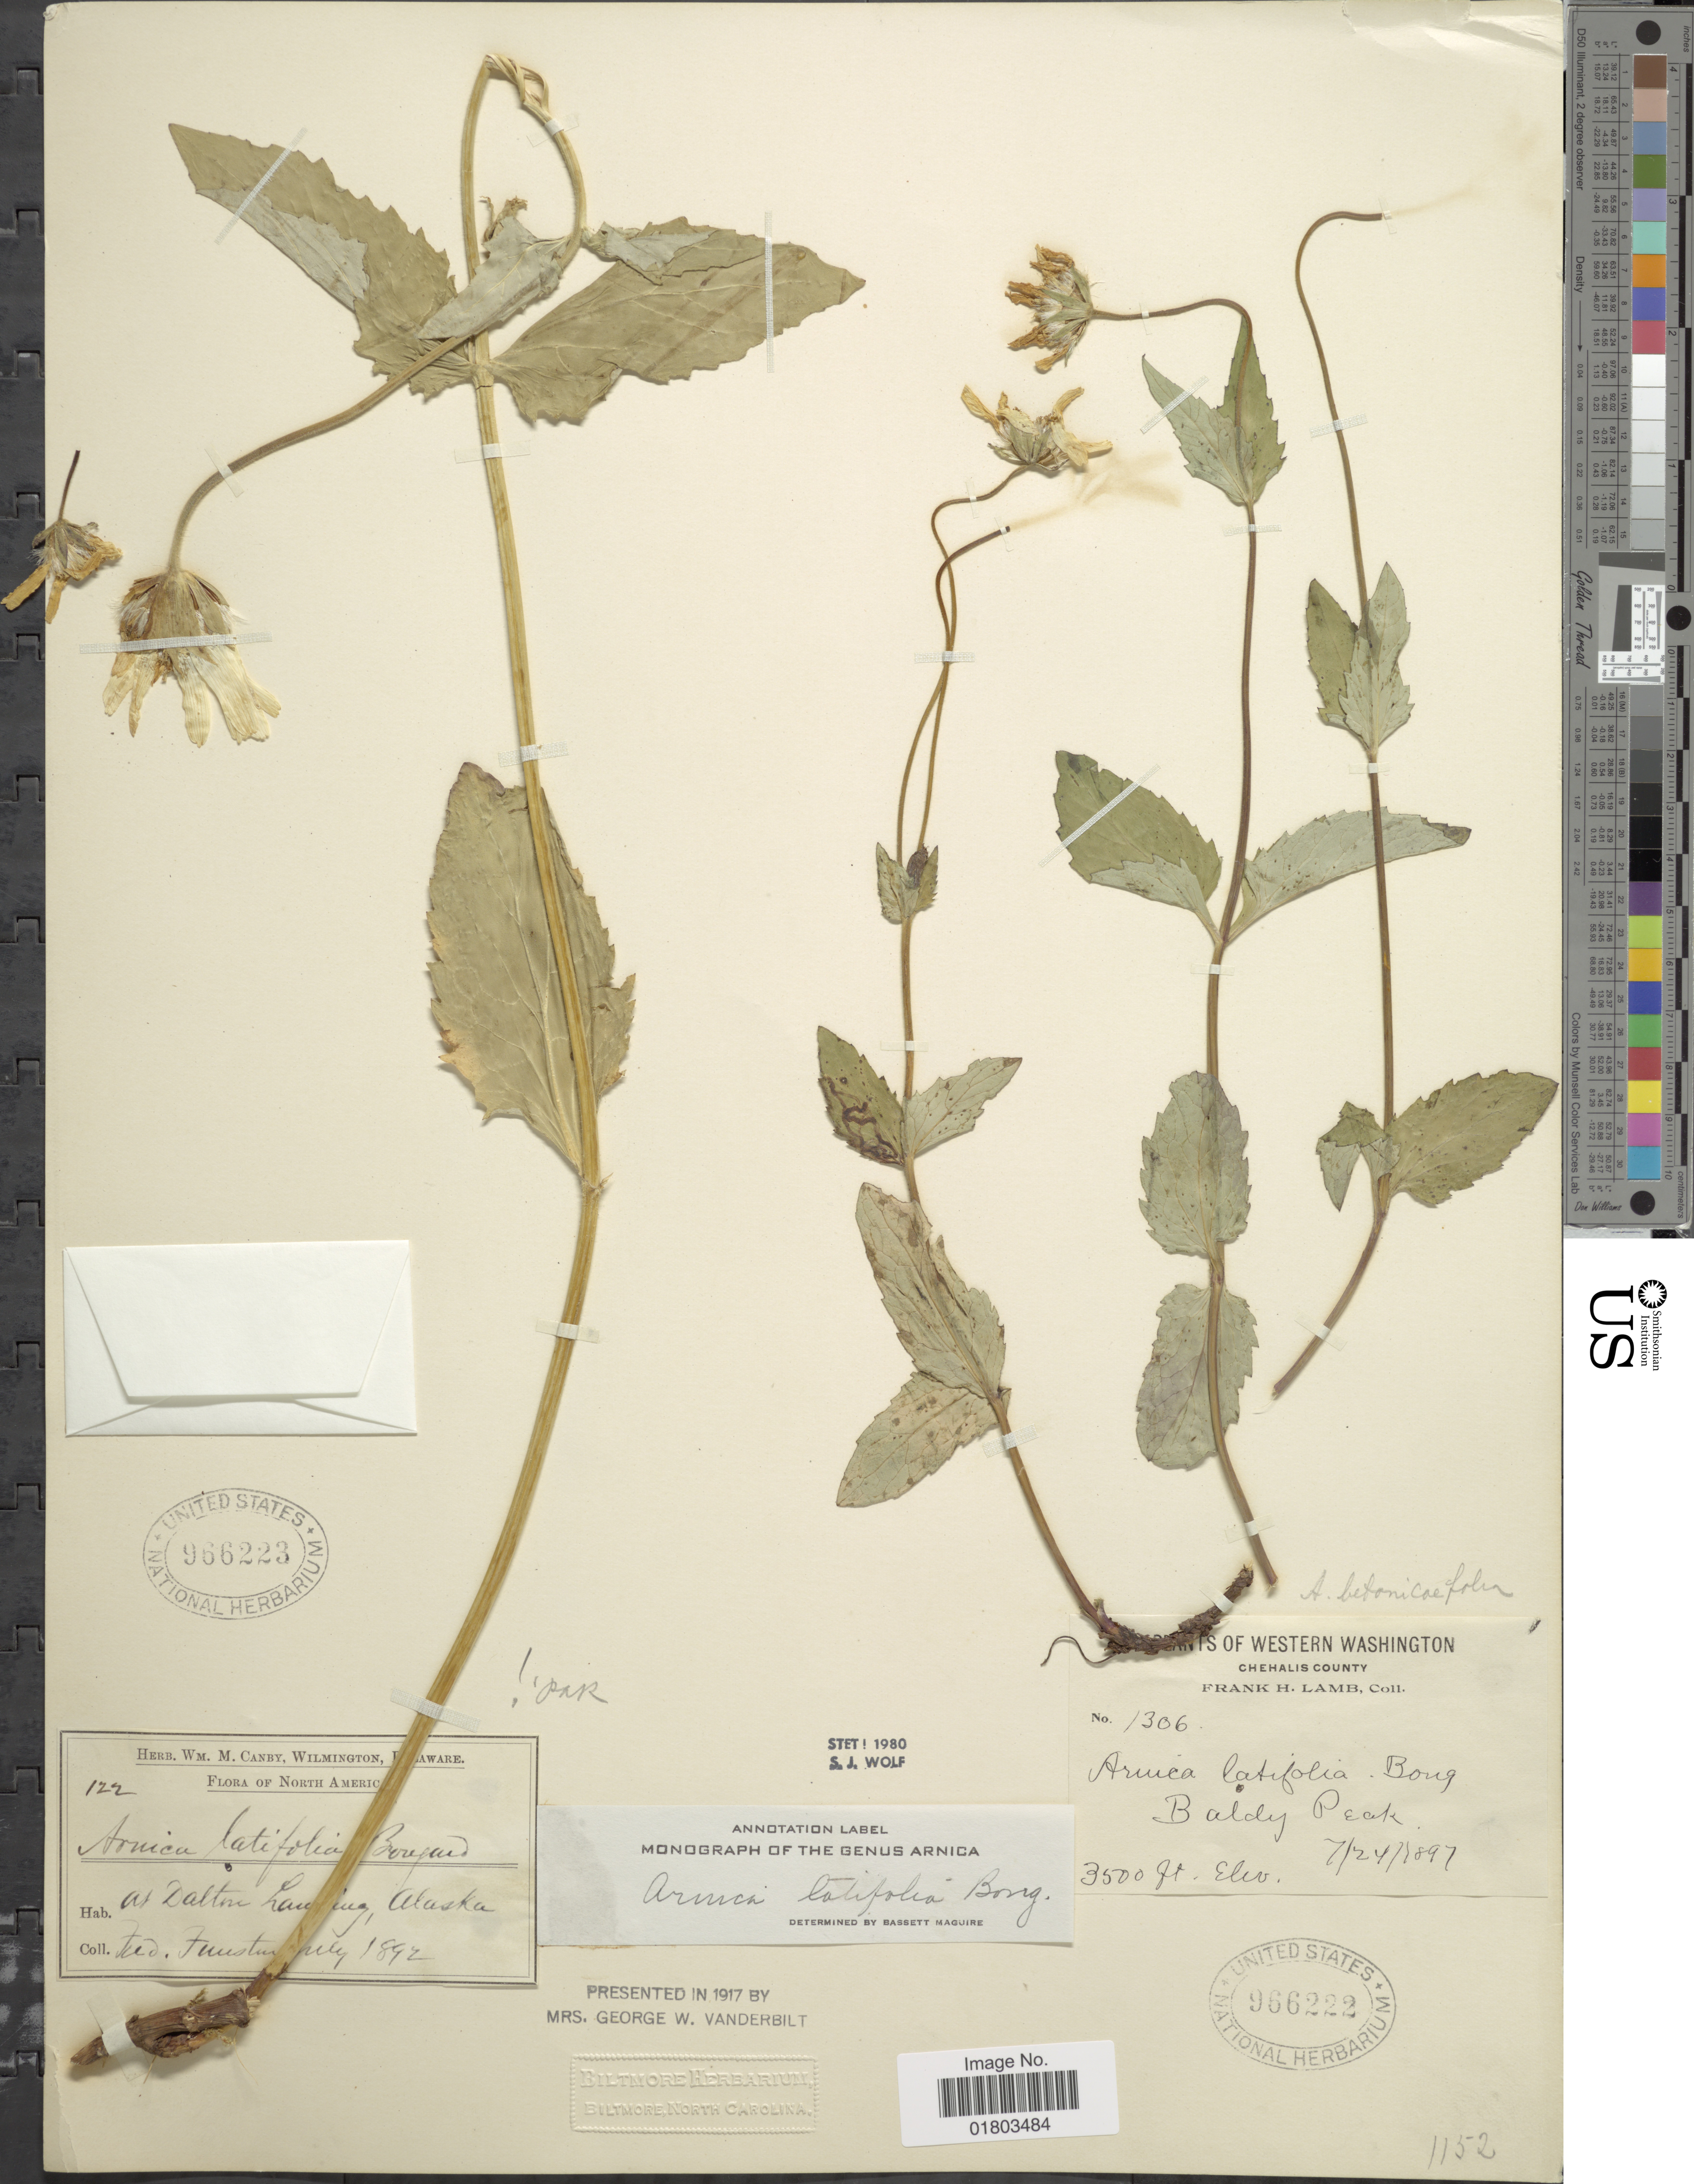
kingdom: Plantae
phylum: Tracheophyta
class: Magnoliopsida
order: Asterales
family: Asteraceae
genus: Arnica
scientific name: Arnica latifolia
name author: Bong.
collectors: F. Funston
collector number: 122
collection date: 1892-07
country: United States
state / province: Alaska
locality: At Dalton Landing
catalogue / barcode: US 966223